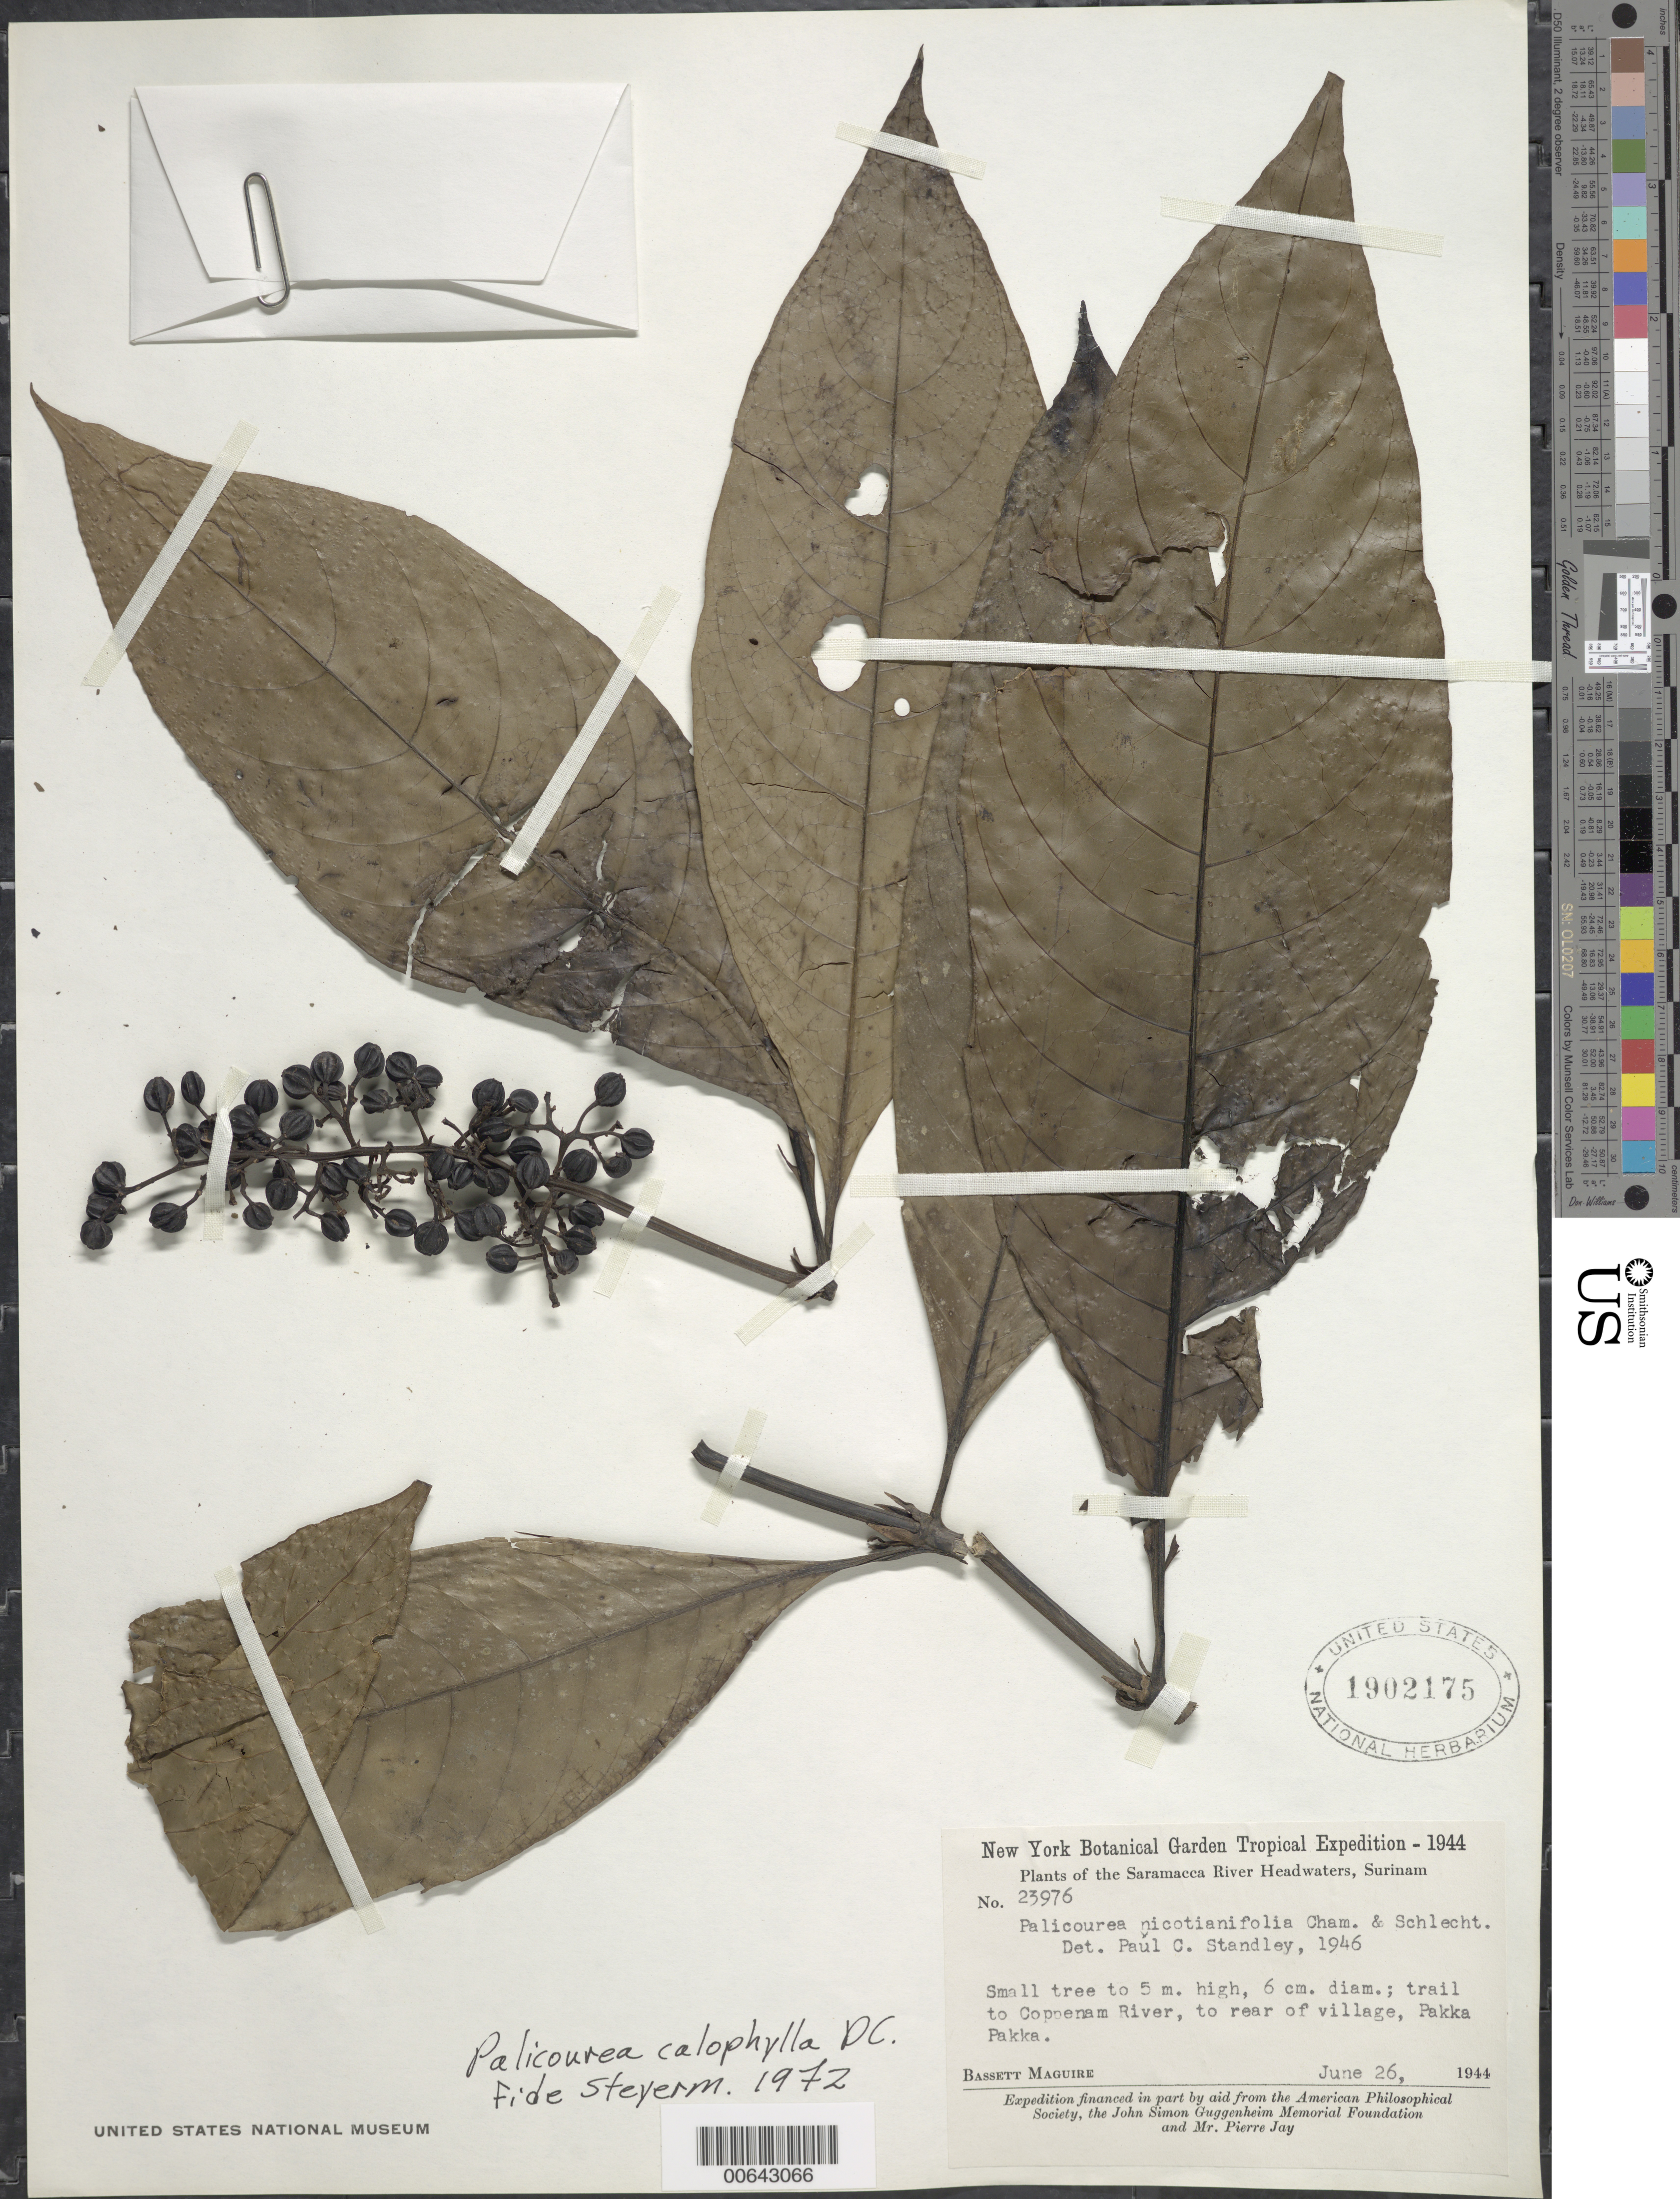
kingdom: Plantae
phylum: Tracheophyta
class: Magnoliopsida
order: Gentianales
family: Rubiaceae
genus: Palicourea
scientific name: Palicourea calophylla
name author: DC.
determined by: Steyermark, Julian A., (VEN)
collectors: B. Maguire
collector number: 23976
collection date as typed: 26-Jun-44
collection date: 1944-06-26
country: Suriname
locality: Pakka Pakka village, to rear of, Saramacca River headwaters, trail to Coppenam River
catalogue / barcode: US 1902175